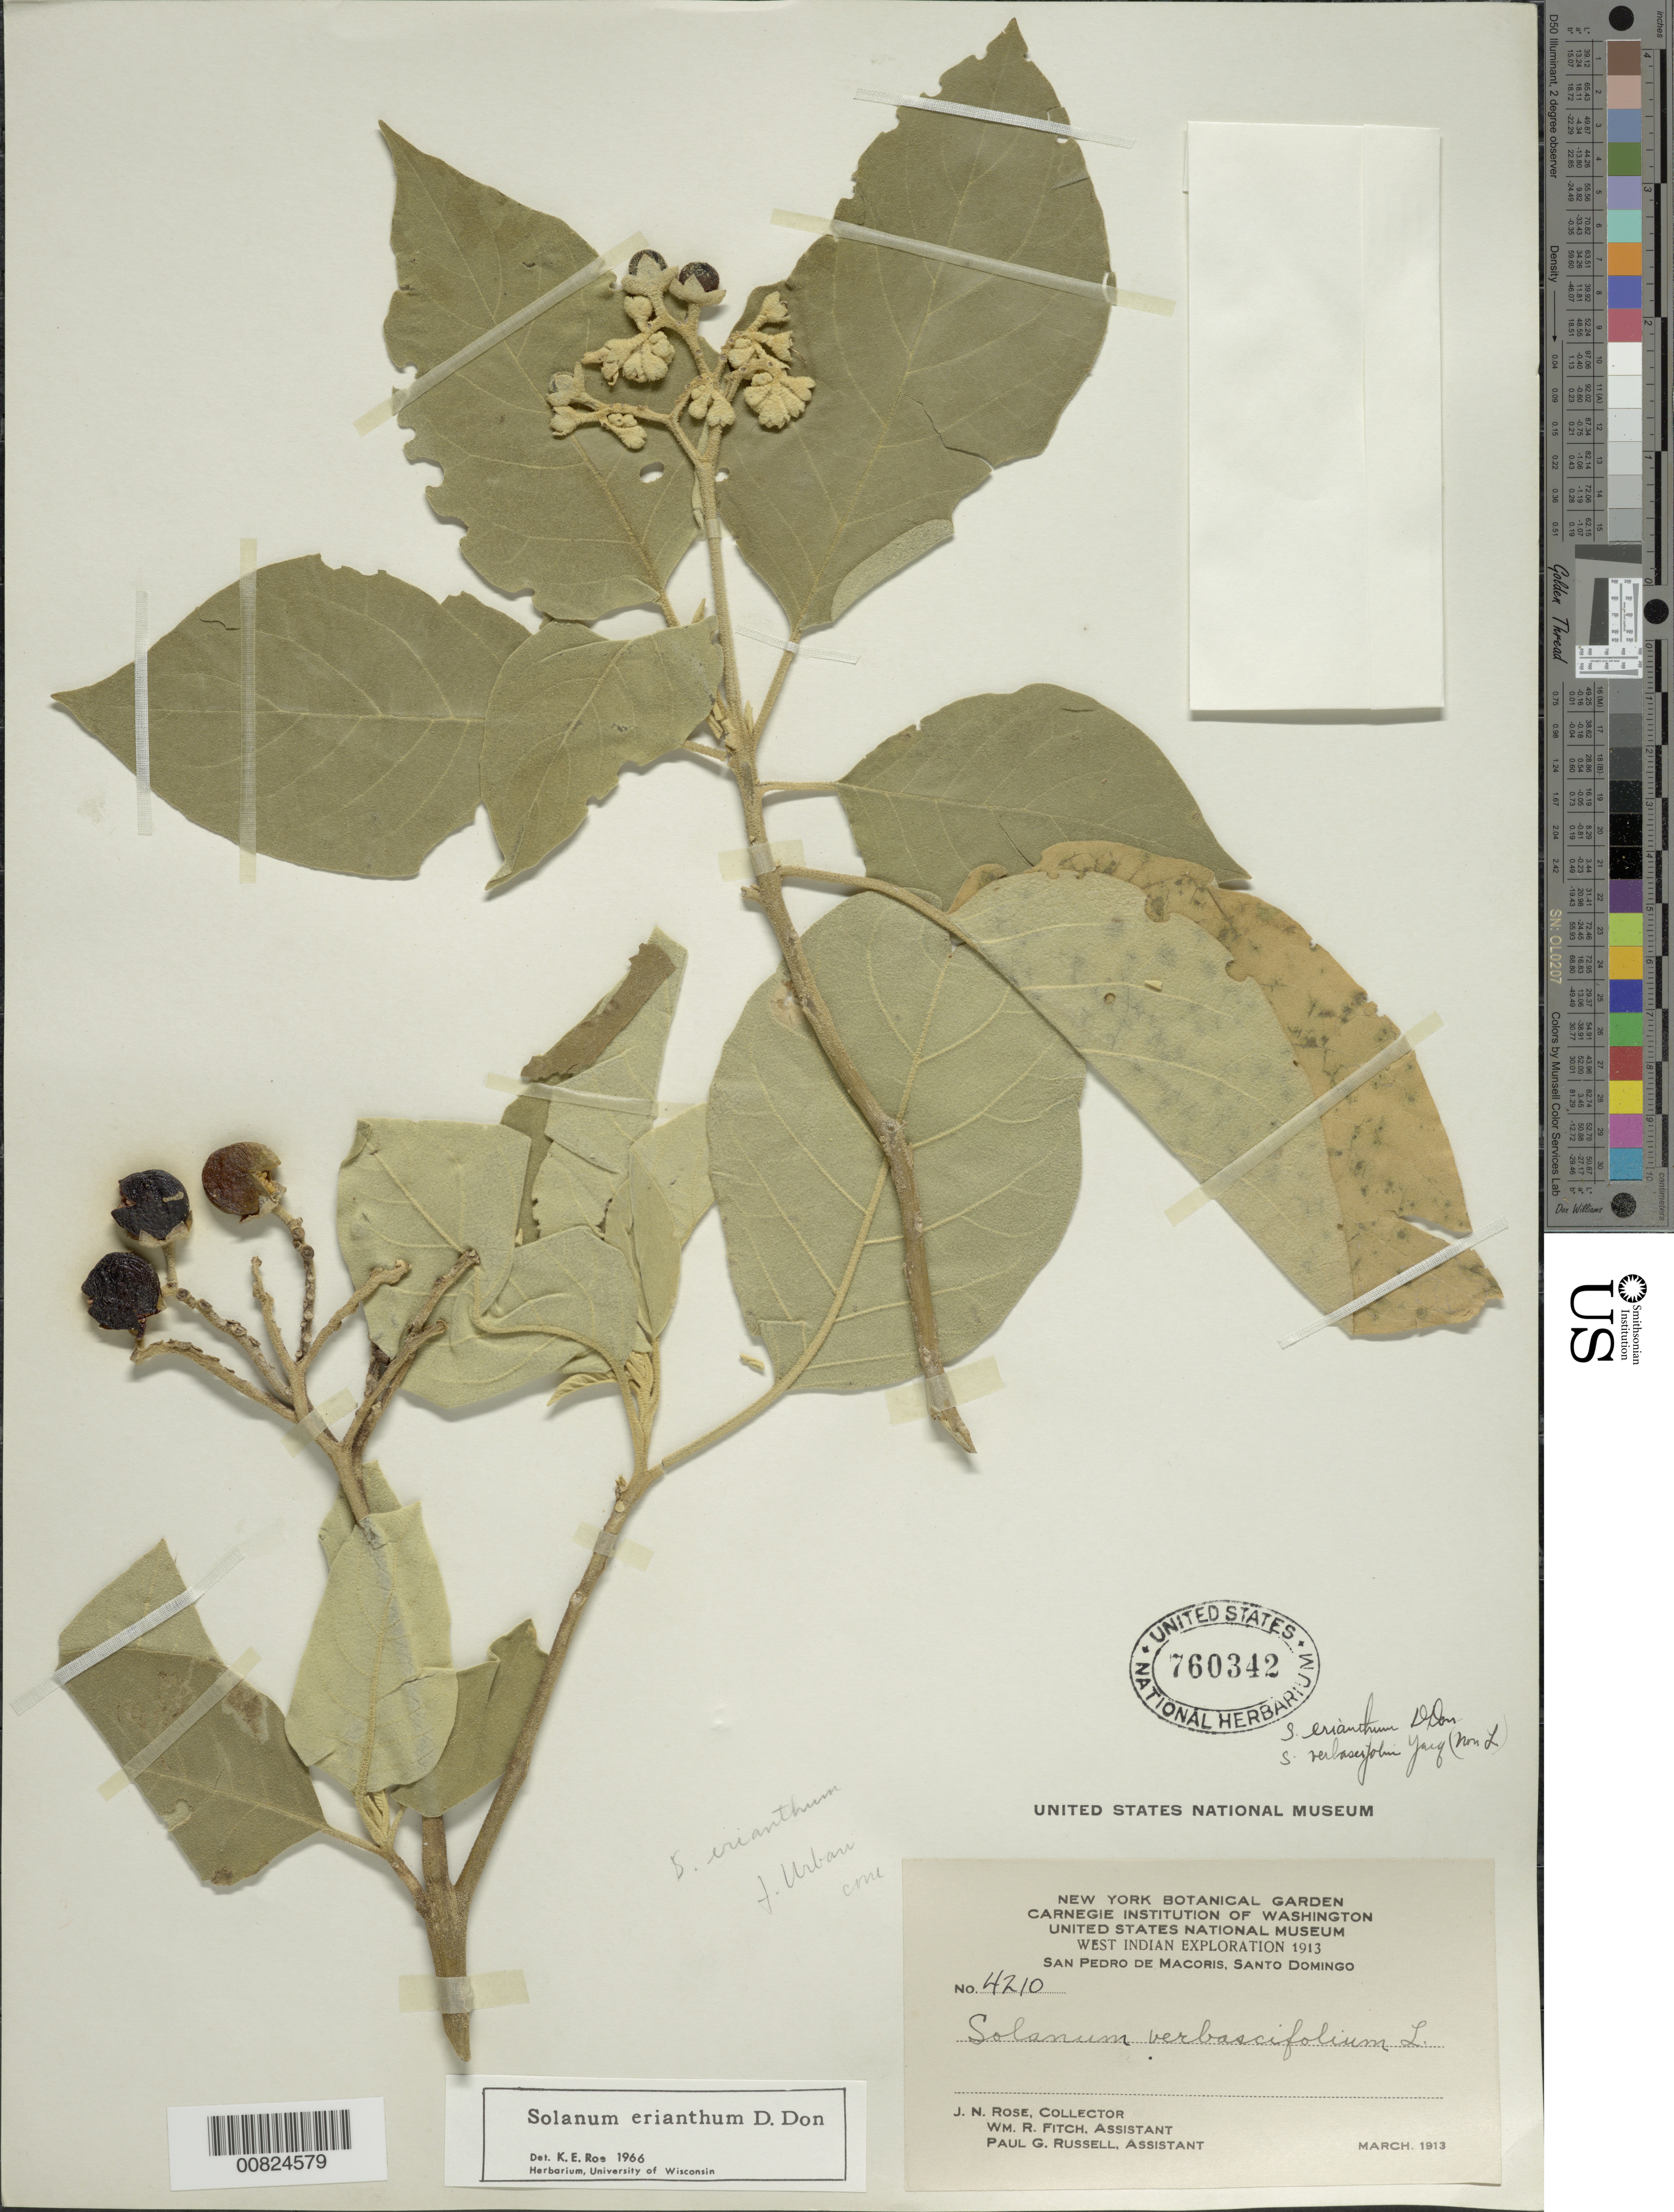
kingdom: Plantae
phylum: Tracheophyta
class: Magnoliopsida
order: Solanales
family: Solanaceae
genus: Solanum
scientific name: Solanum erianthum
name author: D. Don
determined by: Roe, K. E.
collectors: J. N. Rose, W. R. Fitch & P. G. Russell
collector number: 4210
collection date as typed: Mar 1913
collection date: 1913-03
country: Dominican Republic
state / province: San Pedro de Macoris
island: Hispaniola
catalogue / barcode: US 760342